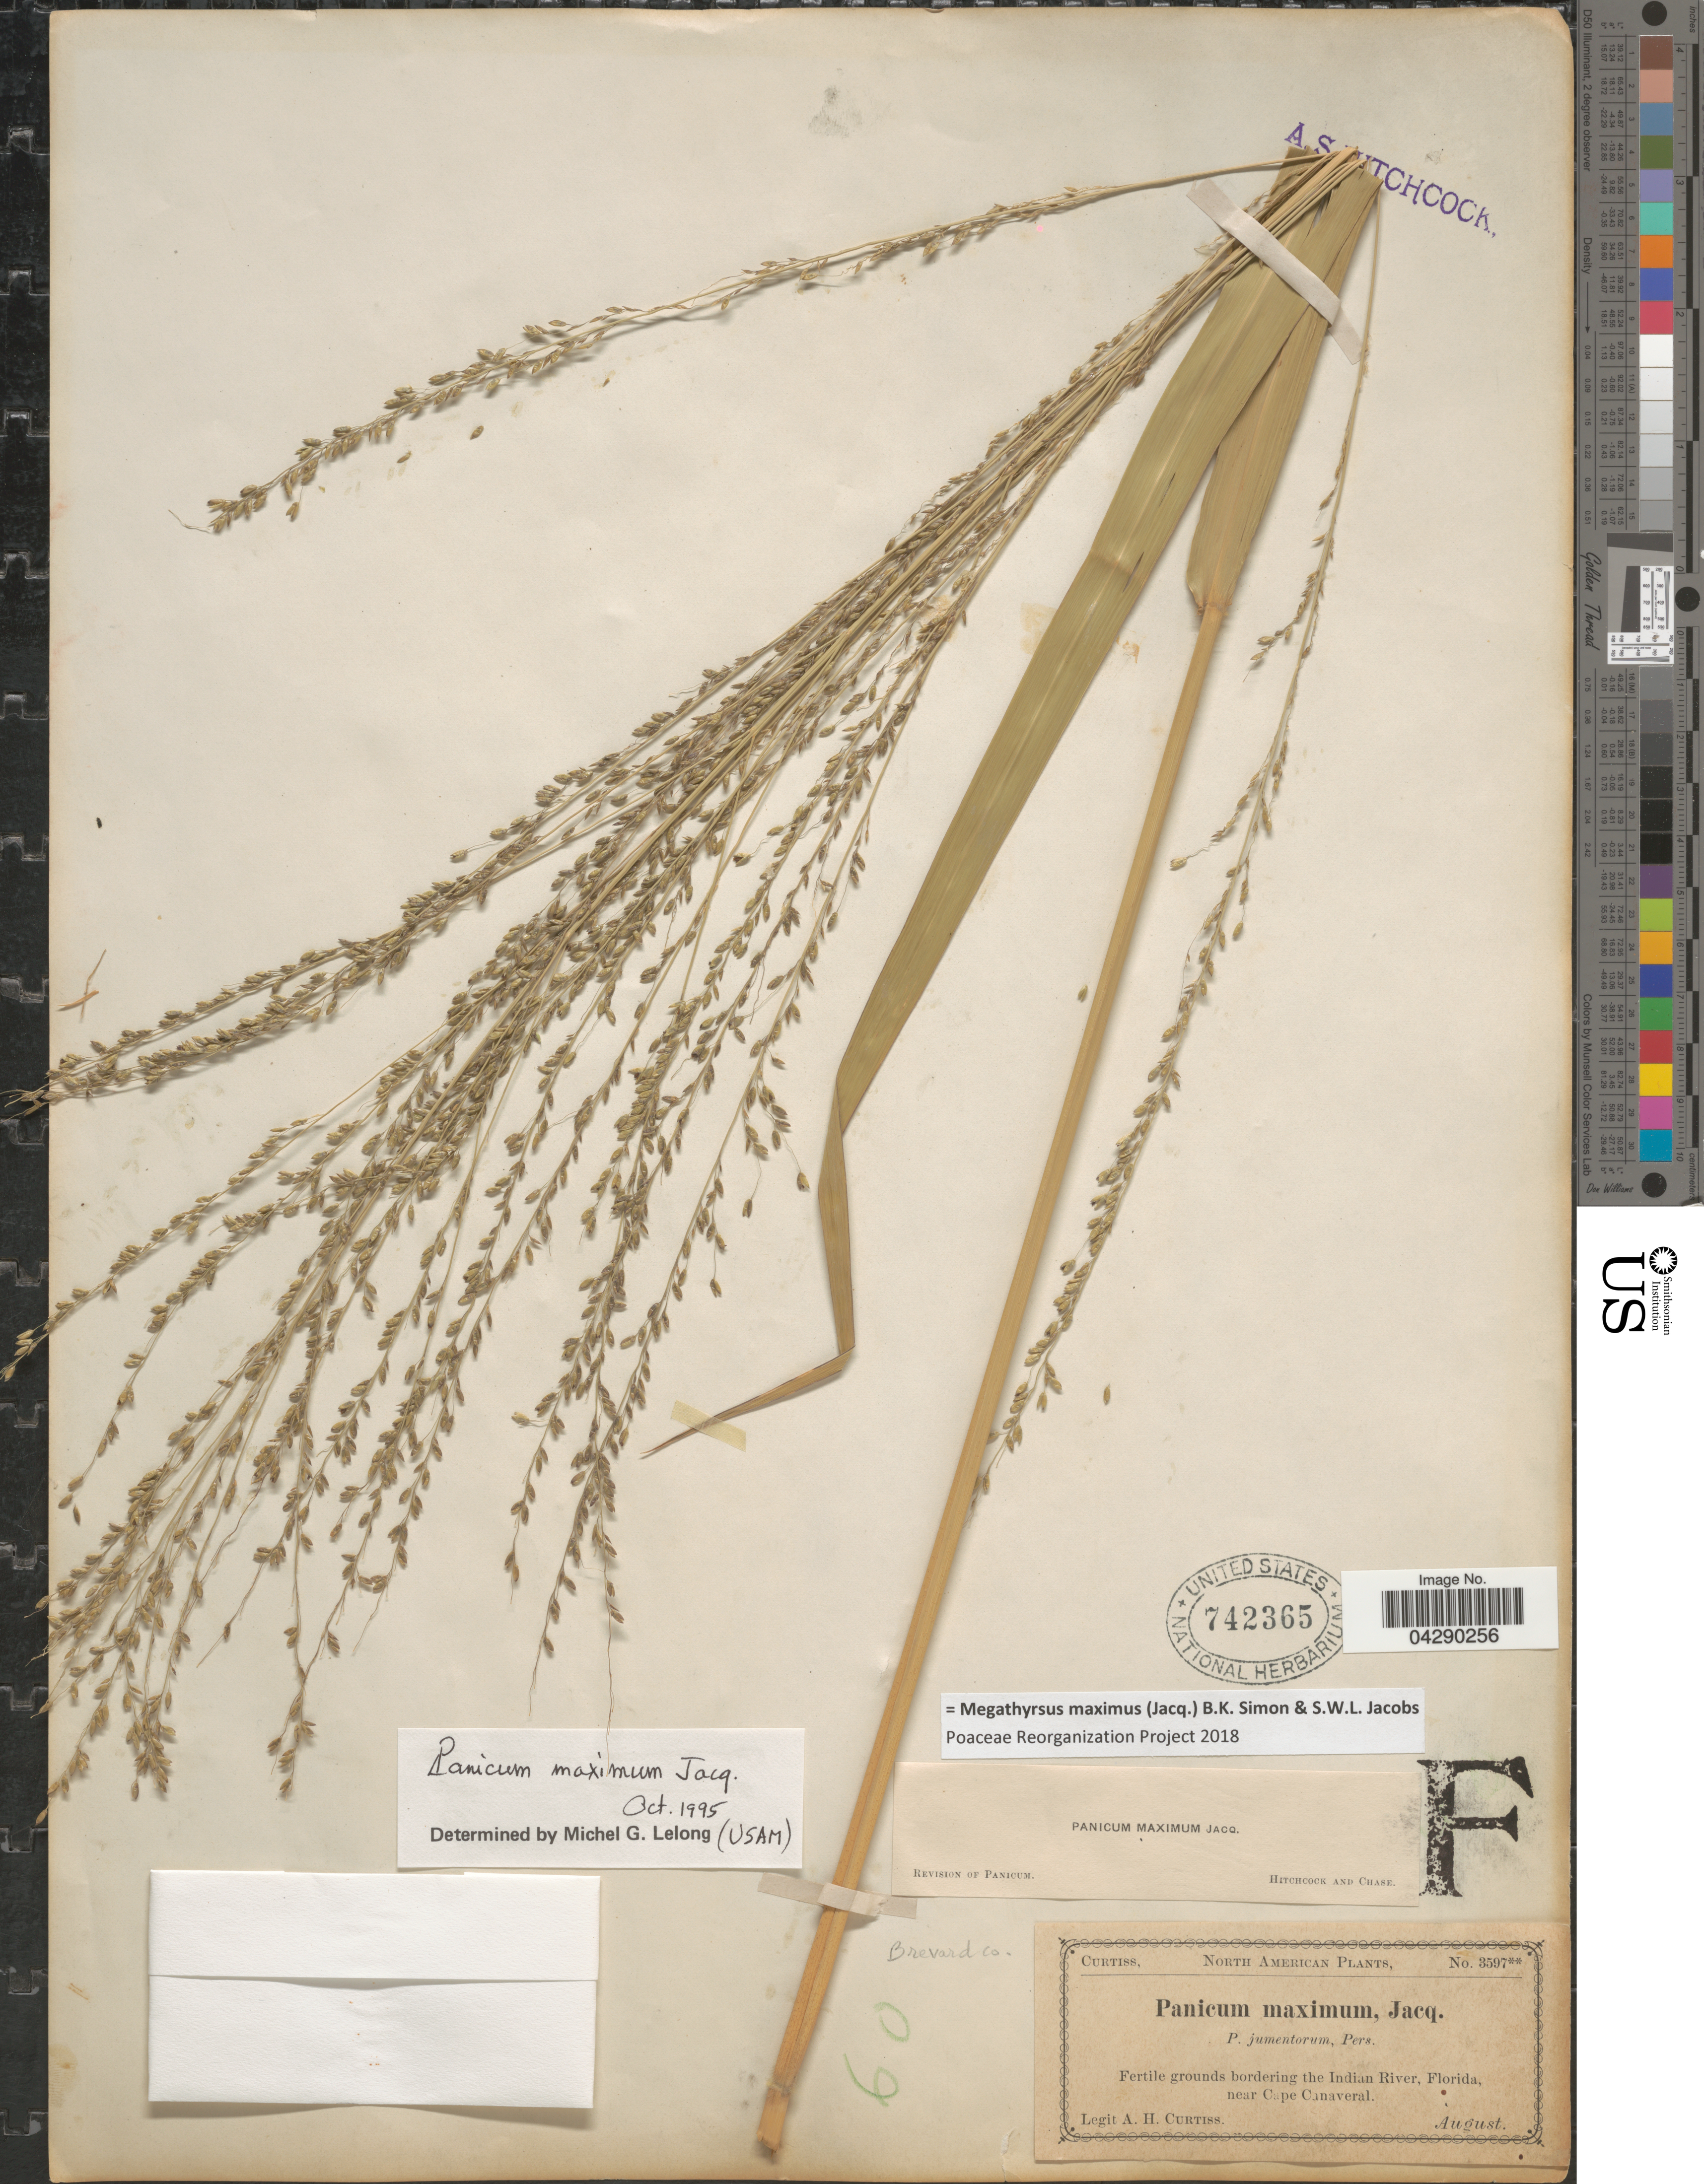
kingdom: Plantae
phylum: Tracheophyta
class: Liliopsida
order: Poales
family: Poaceae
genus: Megathyrsus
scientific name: Megathyrsus maximus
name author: (Jacq.) B.K. Simon & S.W.L. Jacobs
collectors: A. H. Curtiss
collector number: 3597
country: United States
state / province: Florida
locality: Fertile grounds bordering the Indian River, near Cape Canaveral. Brevard Co.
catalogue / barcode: US 742365